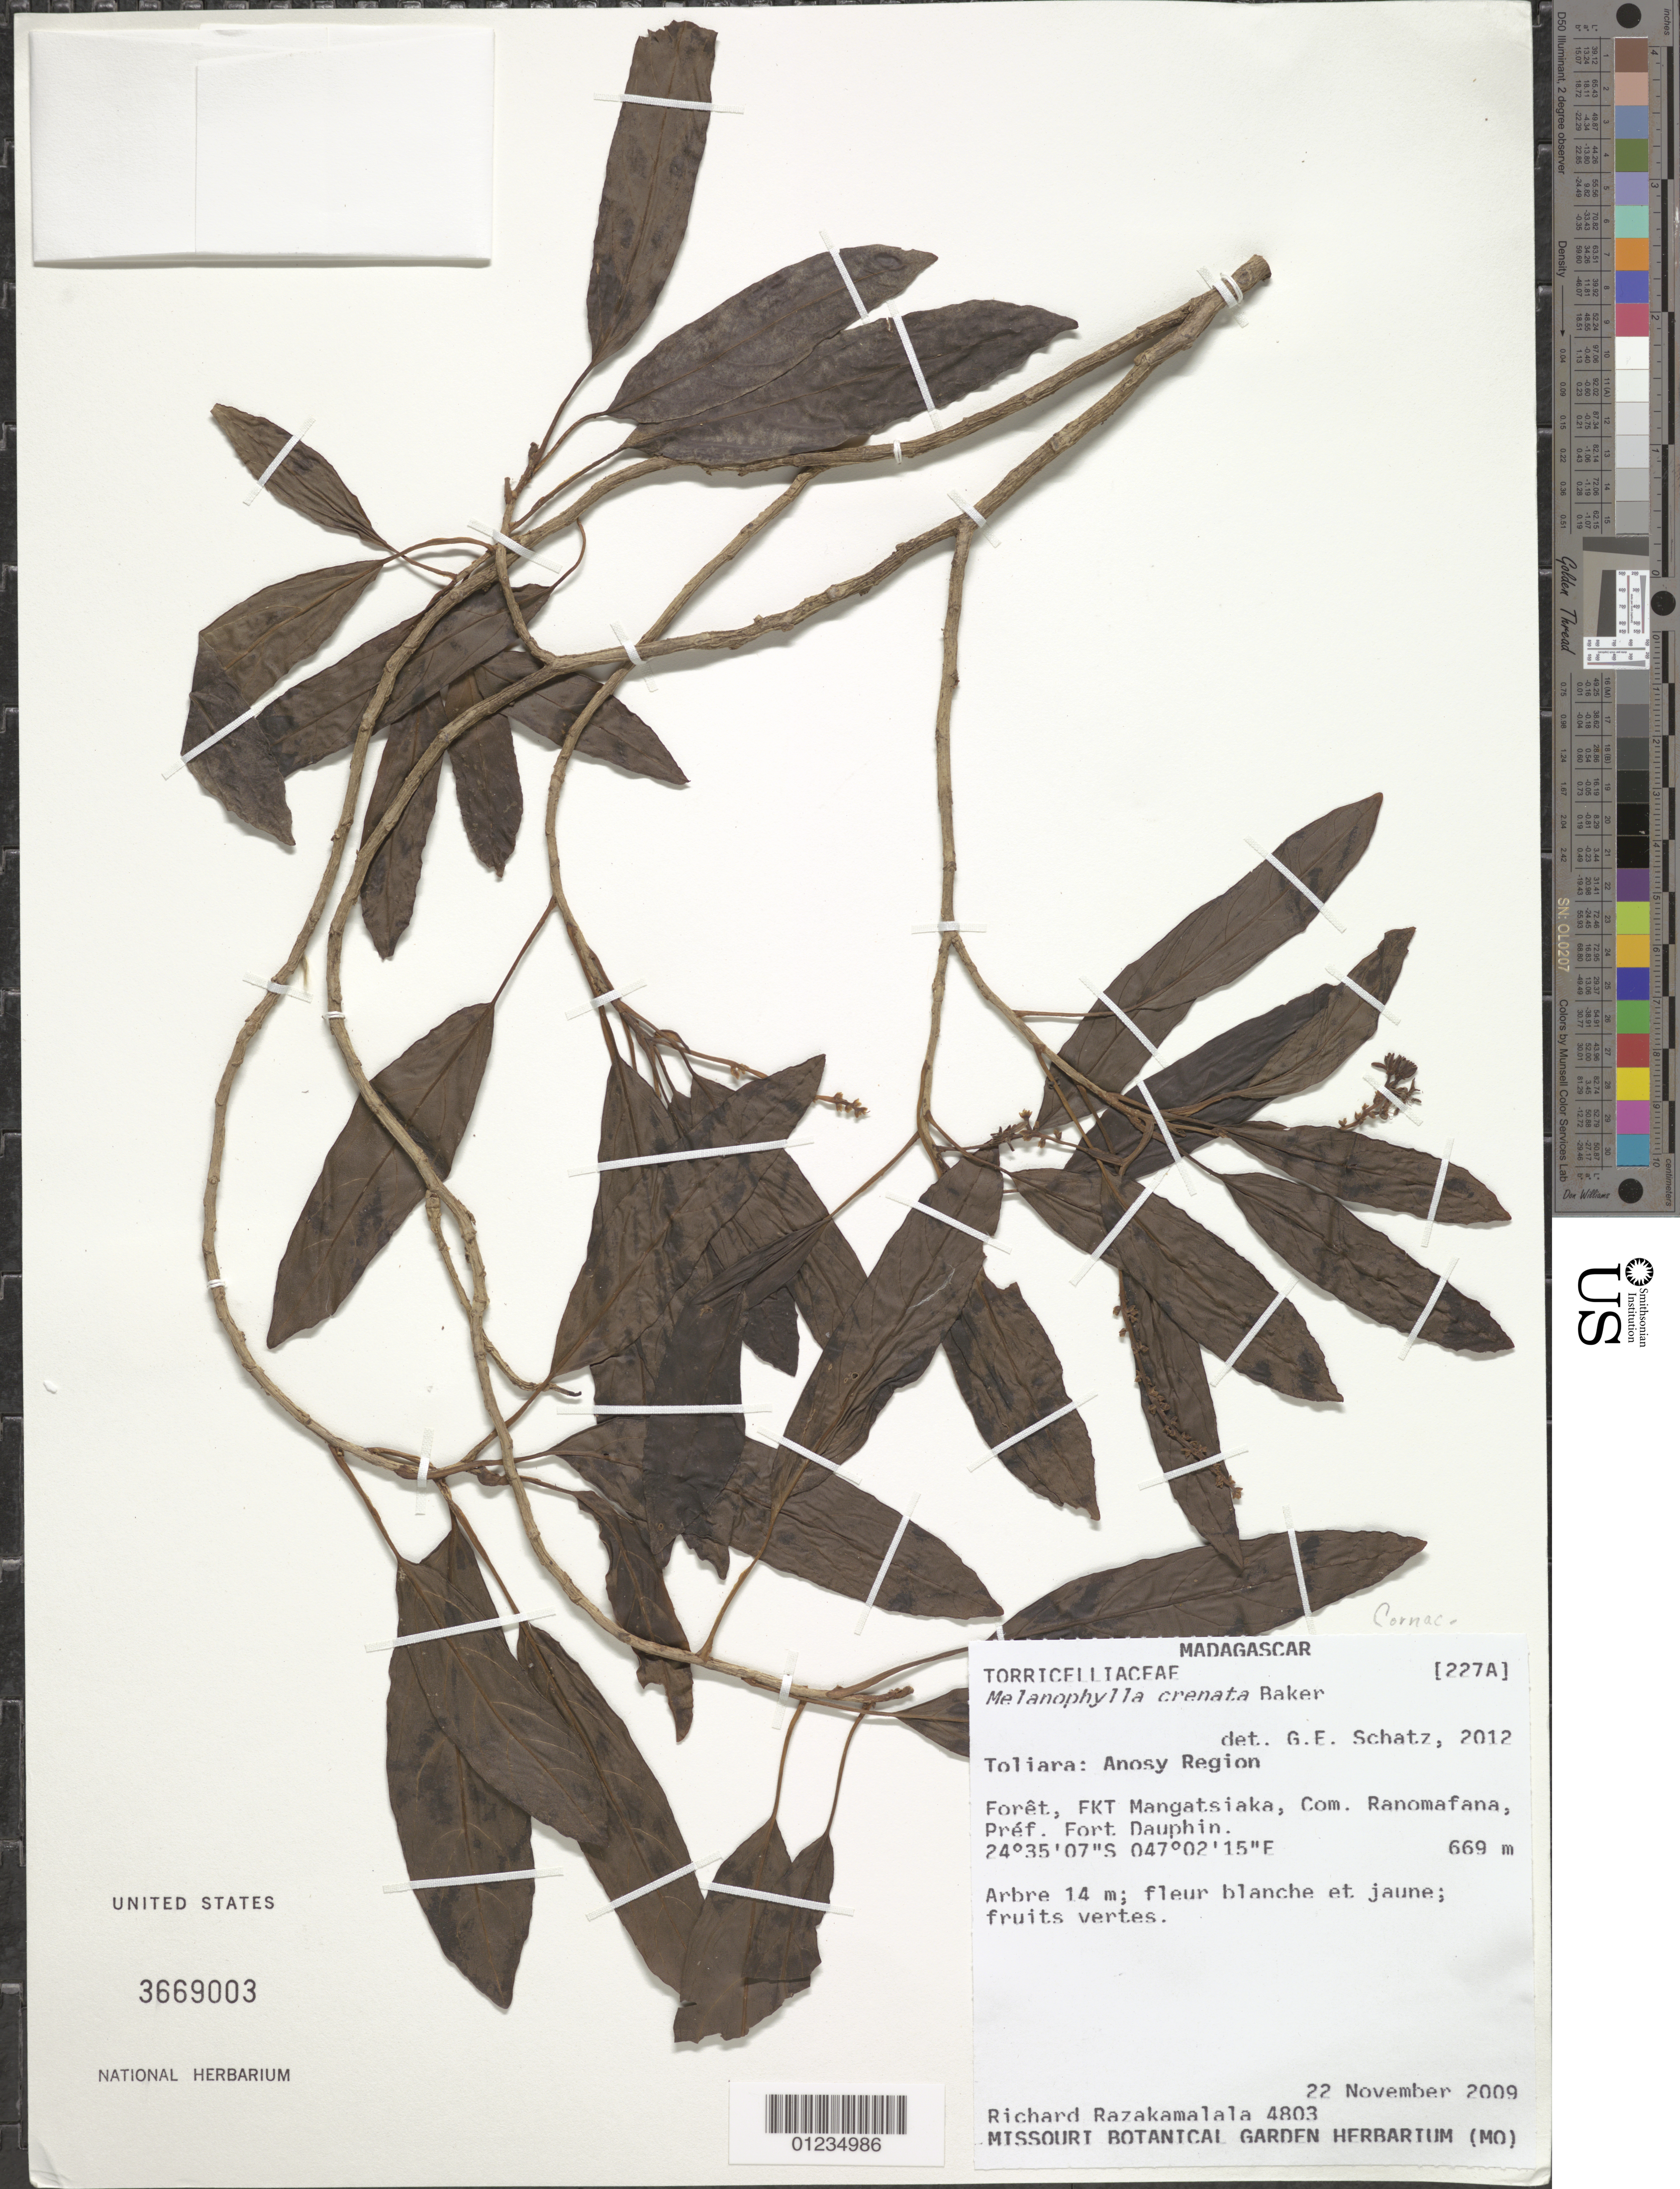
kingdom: Plantae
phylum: Tracheophyta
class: Magnoliopsida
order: Apiales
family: Torricelliaceae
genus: Melanophylla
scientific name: Melanophylla crenata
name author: Baker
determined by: Schatz, George E.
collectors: R. Razakamalala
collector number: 4803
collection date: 2009-11-22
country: Madagascar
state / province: Anosy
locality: Foret, FKT Mangatsiaka, Com. Ranomaana, Pref. Fort Dauphin.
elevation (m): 669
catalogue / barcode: US 3669003